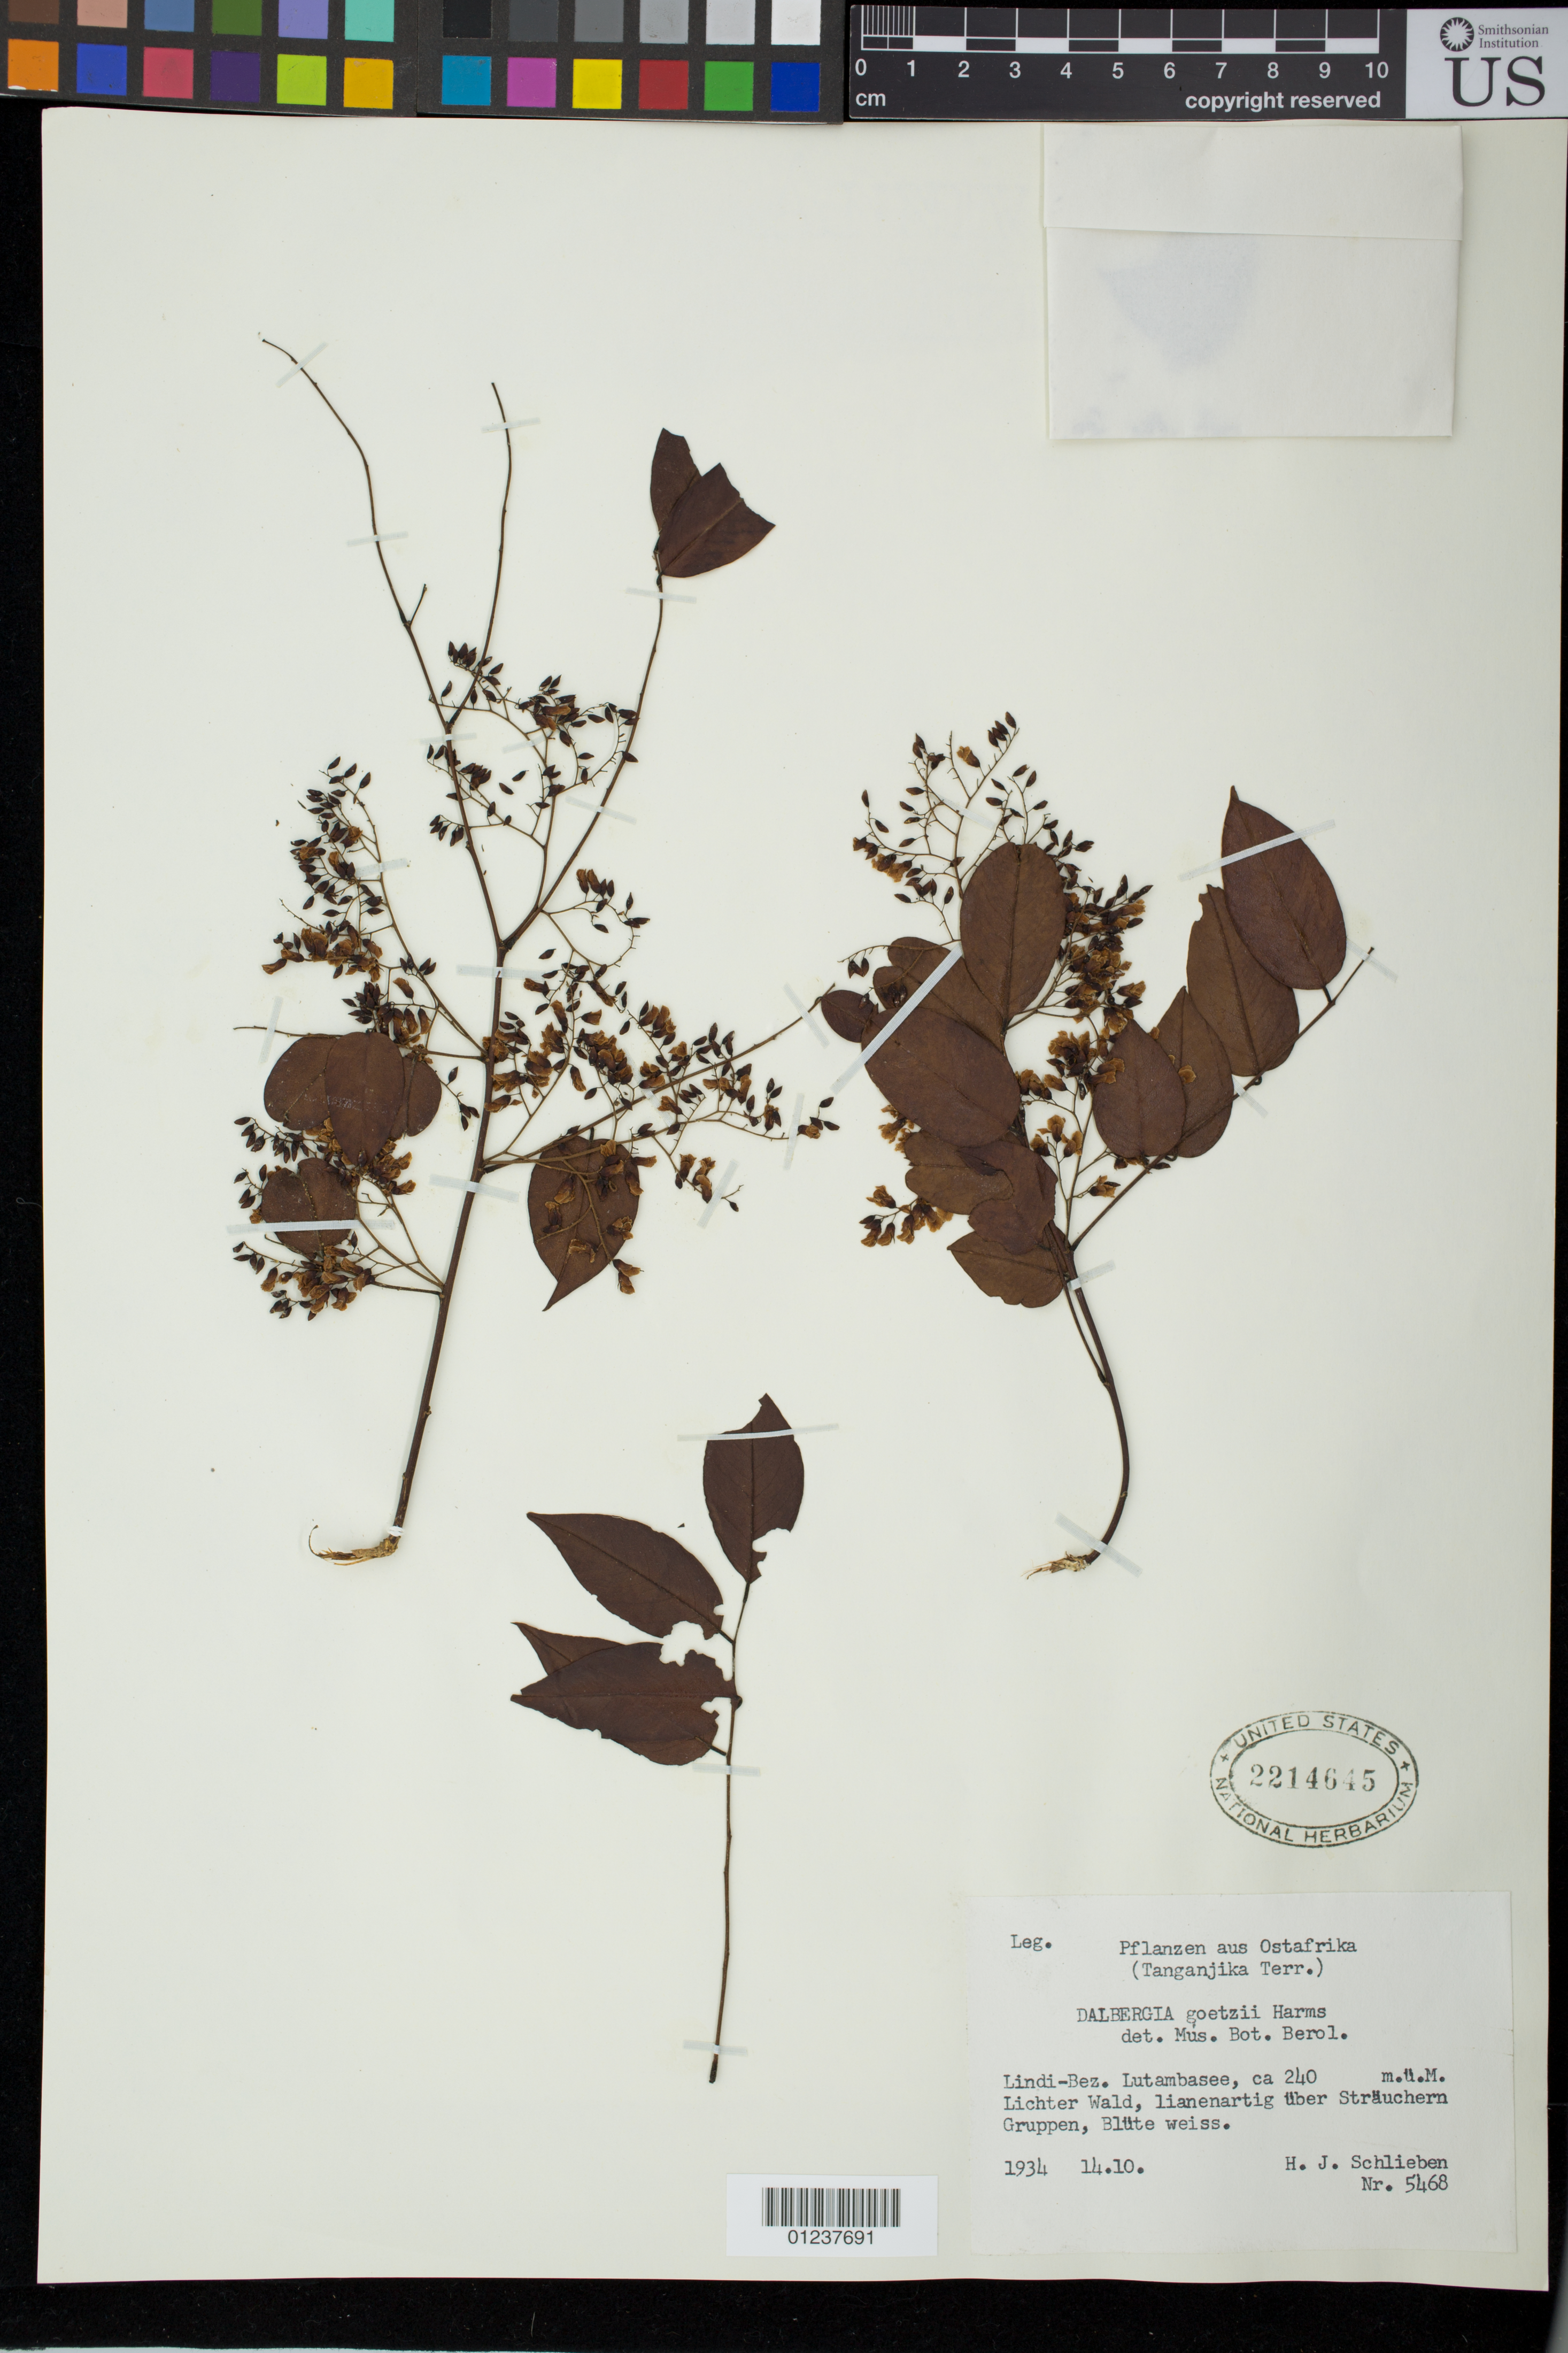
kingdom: Plantae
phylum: Tracheophyta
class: Magnoliopsida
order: Fabales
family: Fabaceae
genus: Dalbergia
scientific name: Dalbergia goetzei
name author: B. Harms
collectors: H. J. Schlieben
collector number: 5468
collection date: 1934-10-14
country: Tanzania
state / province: Lindi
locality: Ostafrika (Tanganjika Terr.)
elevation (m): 240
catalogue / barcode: US 2214645